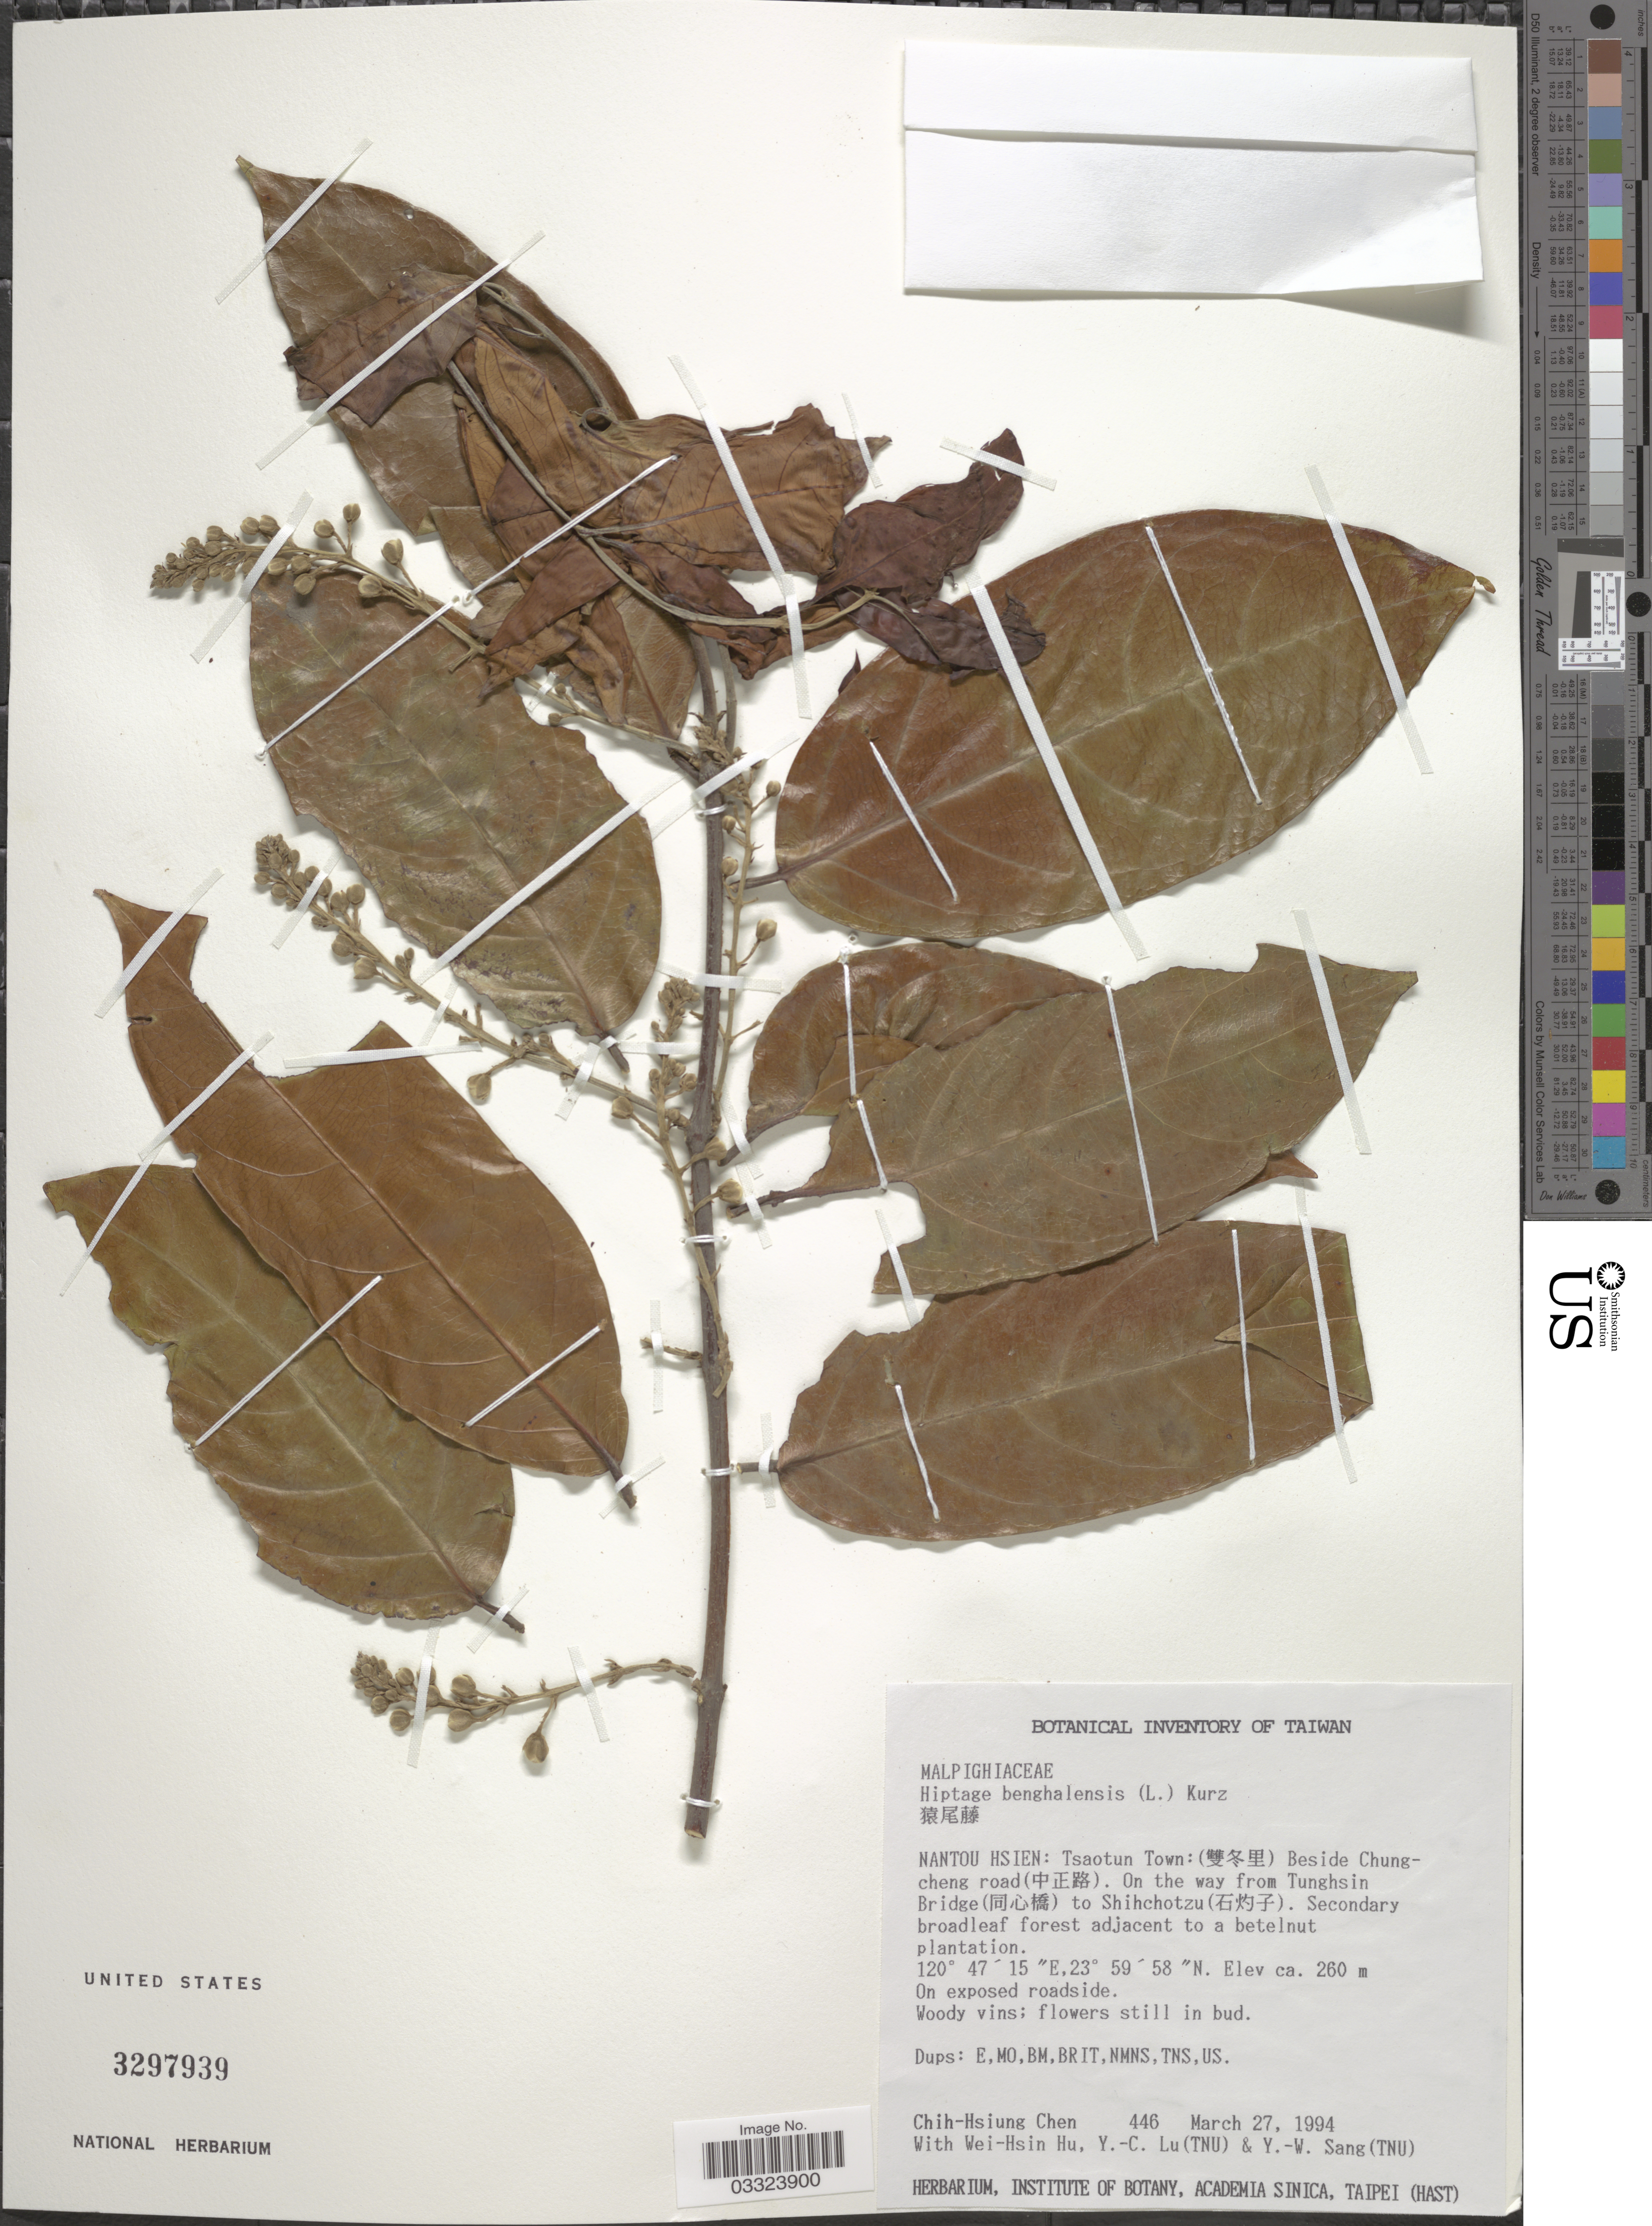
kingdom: Plantae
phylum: Tracheophyta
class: Magnoliopsida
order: Malpighiales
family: Malpighiaceae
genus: Hiptage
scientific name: Hiptage benghalensis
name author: (L.) Kurz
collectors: C.-H. Chen, W. H. Hu, Y. C. Lu & Y. Sang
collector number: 446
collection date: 1994-03-27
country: Taiwan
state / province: Nantou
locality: Nantou Hsien: Tsaotun Town: (X) Beside Chung-cheng road (X). On the way from Tunghsin Bridge (X) to Shihchotzu (X).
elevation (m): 260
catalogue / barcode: US 3297939